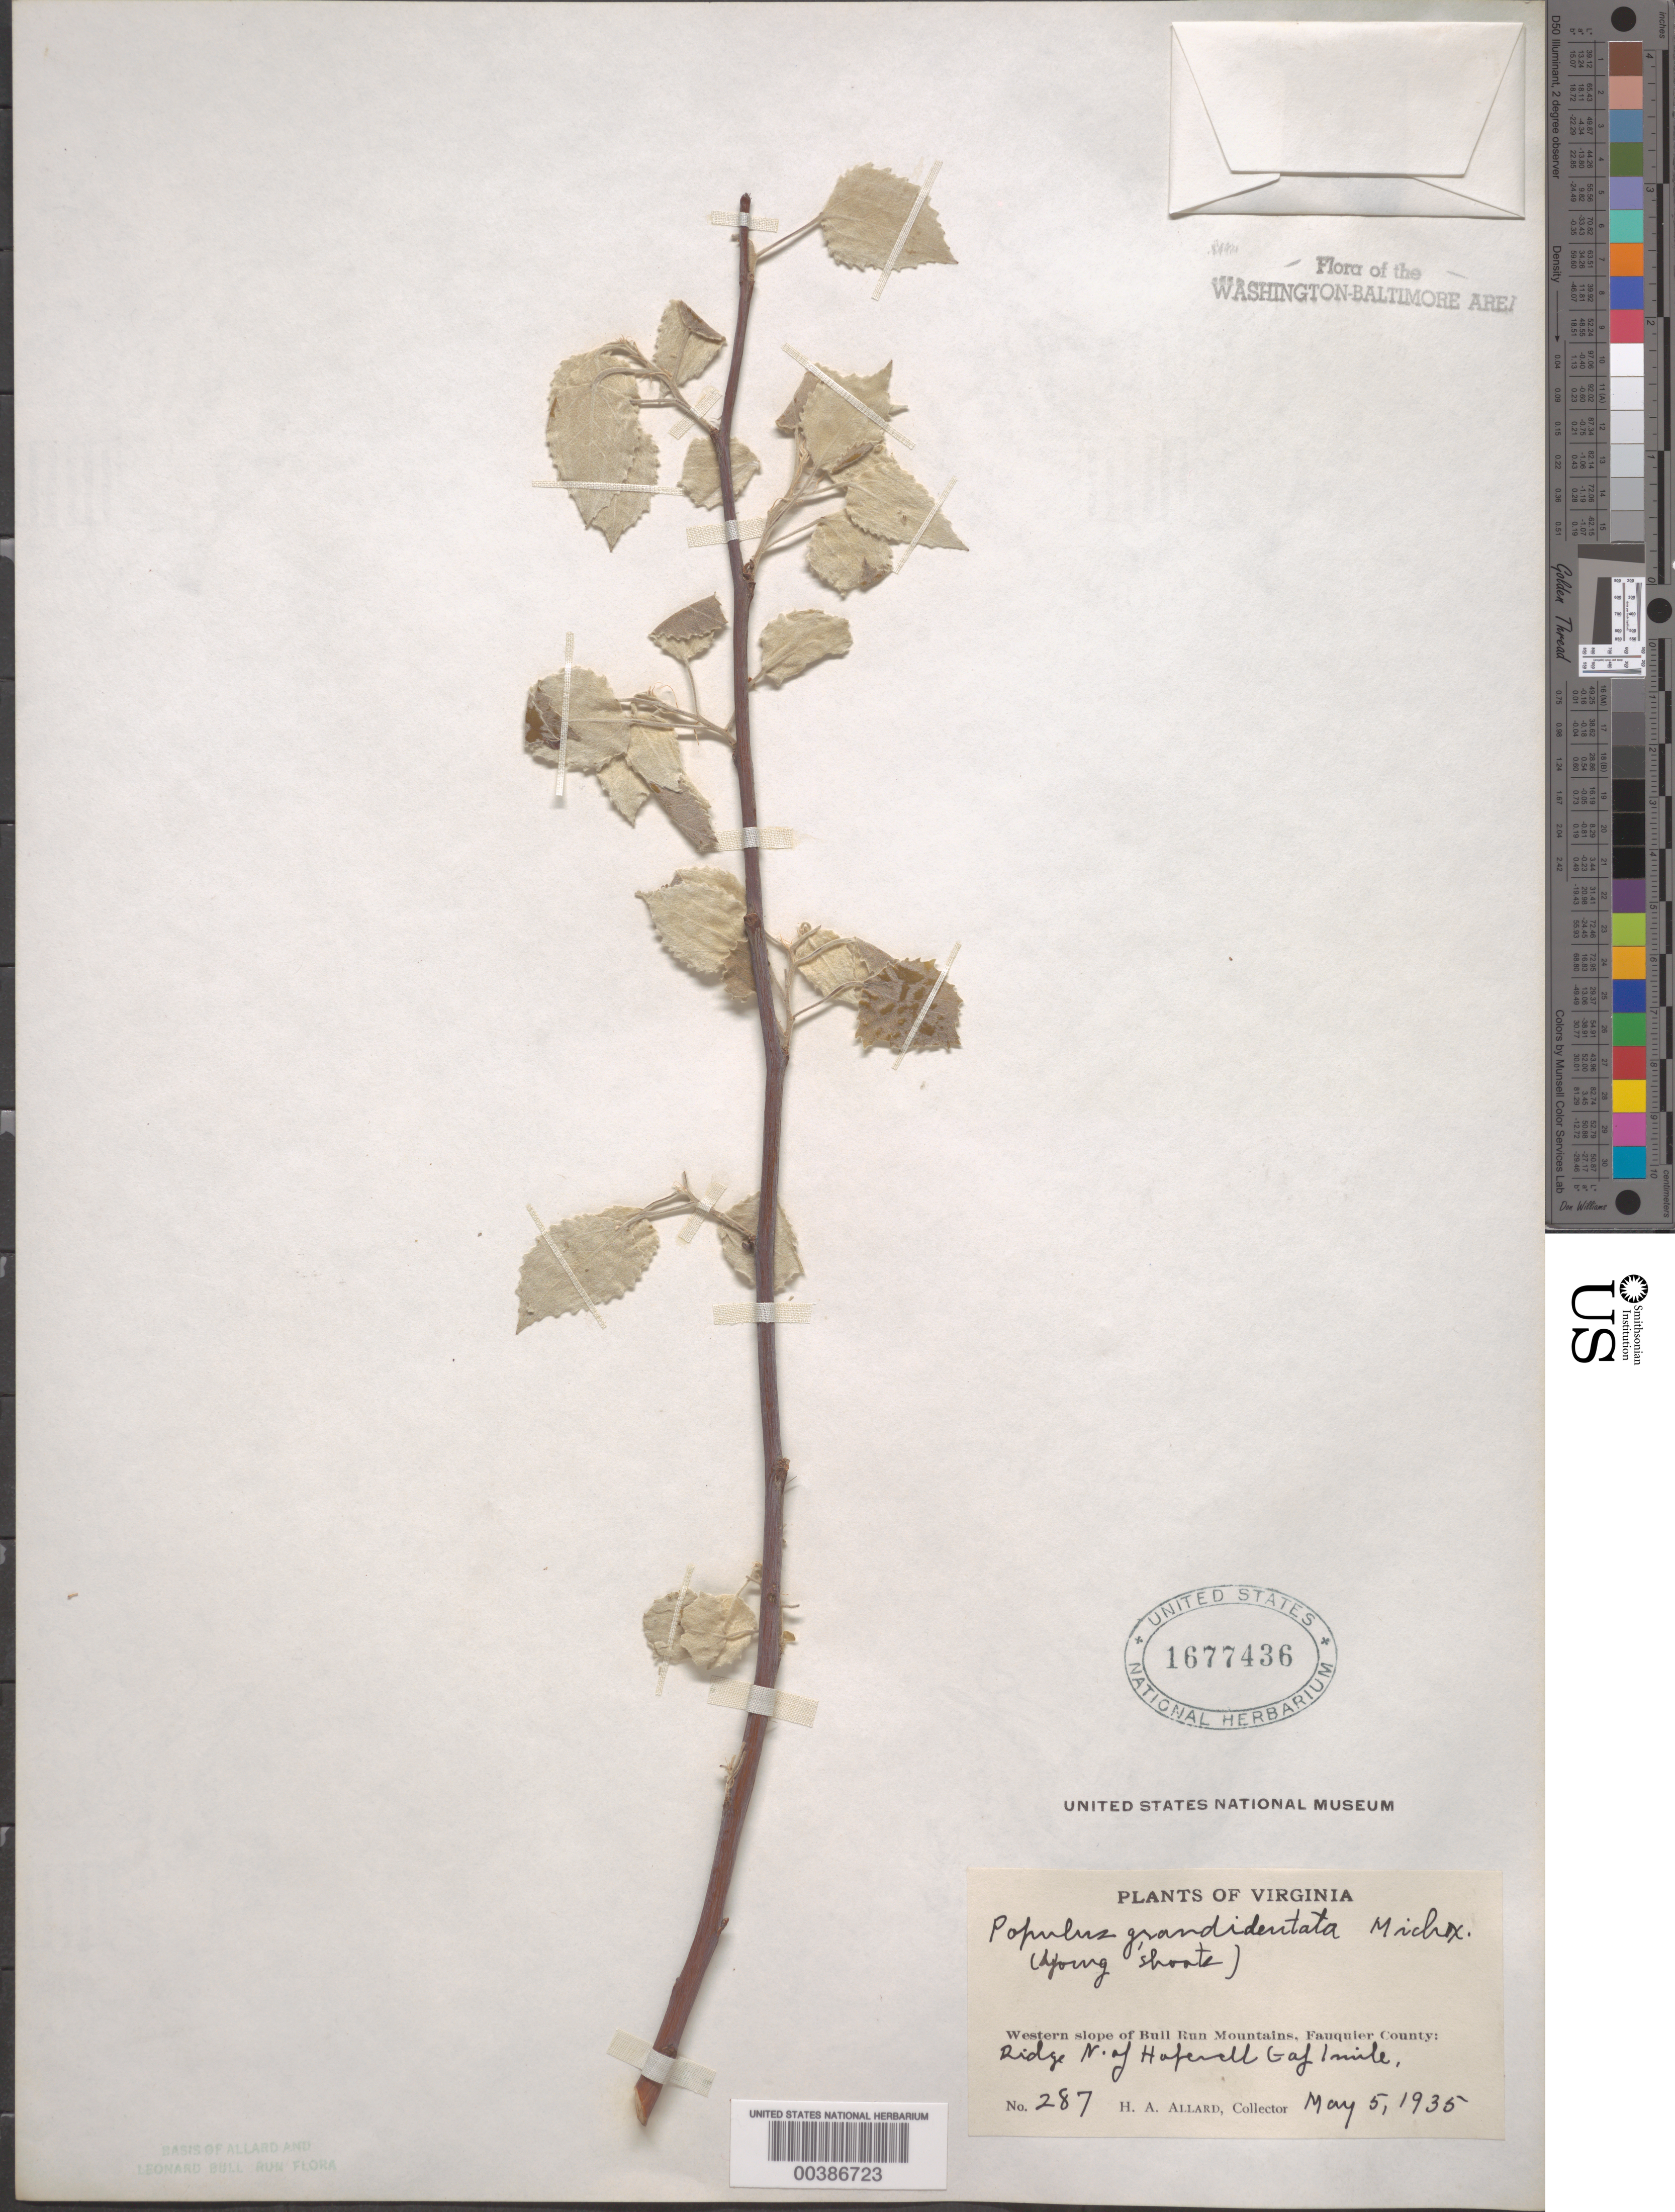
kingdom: Plantae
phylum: Tracheophyta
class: Magnoliopsida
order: Malpighiales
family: Salicaceae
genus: Populus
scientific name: Populus grandidentata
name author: Michx.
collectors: H. A. Allard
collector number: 287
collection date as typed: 05 May 1935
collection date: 1935-05-05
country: United States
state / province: Virginia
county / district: Fauquier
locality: North of Hopewell Gap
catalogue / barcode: US 1677436